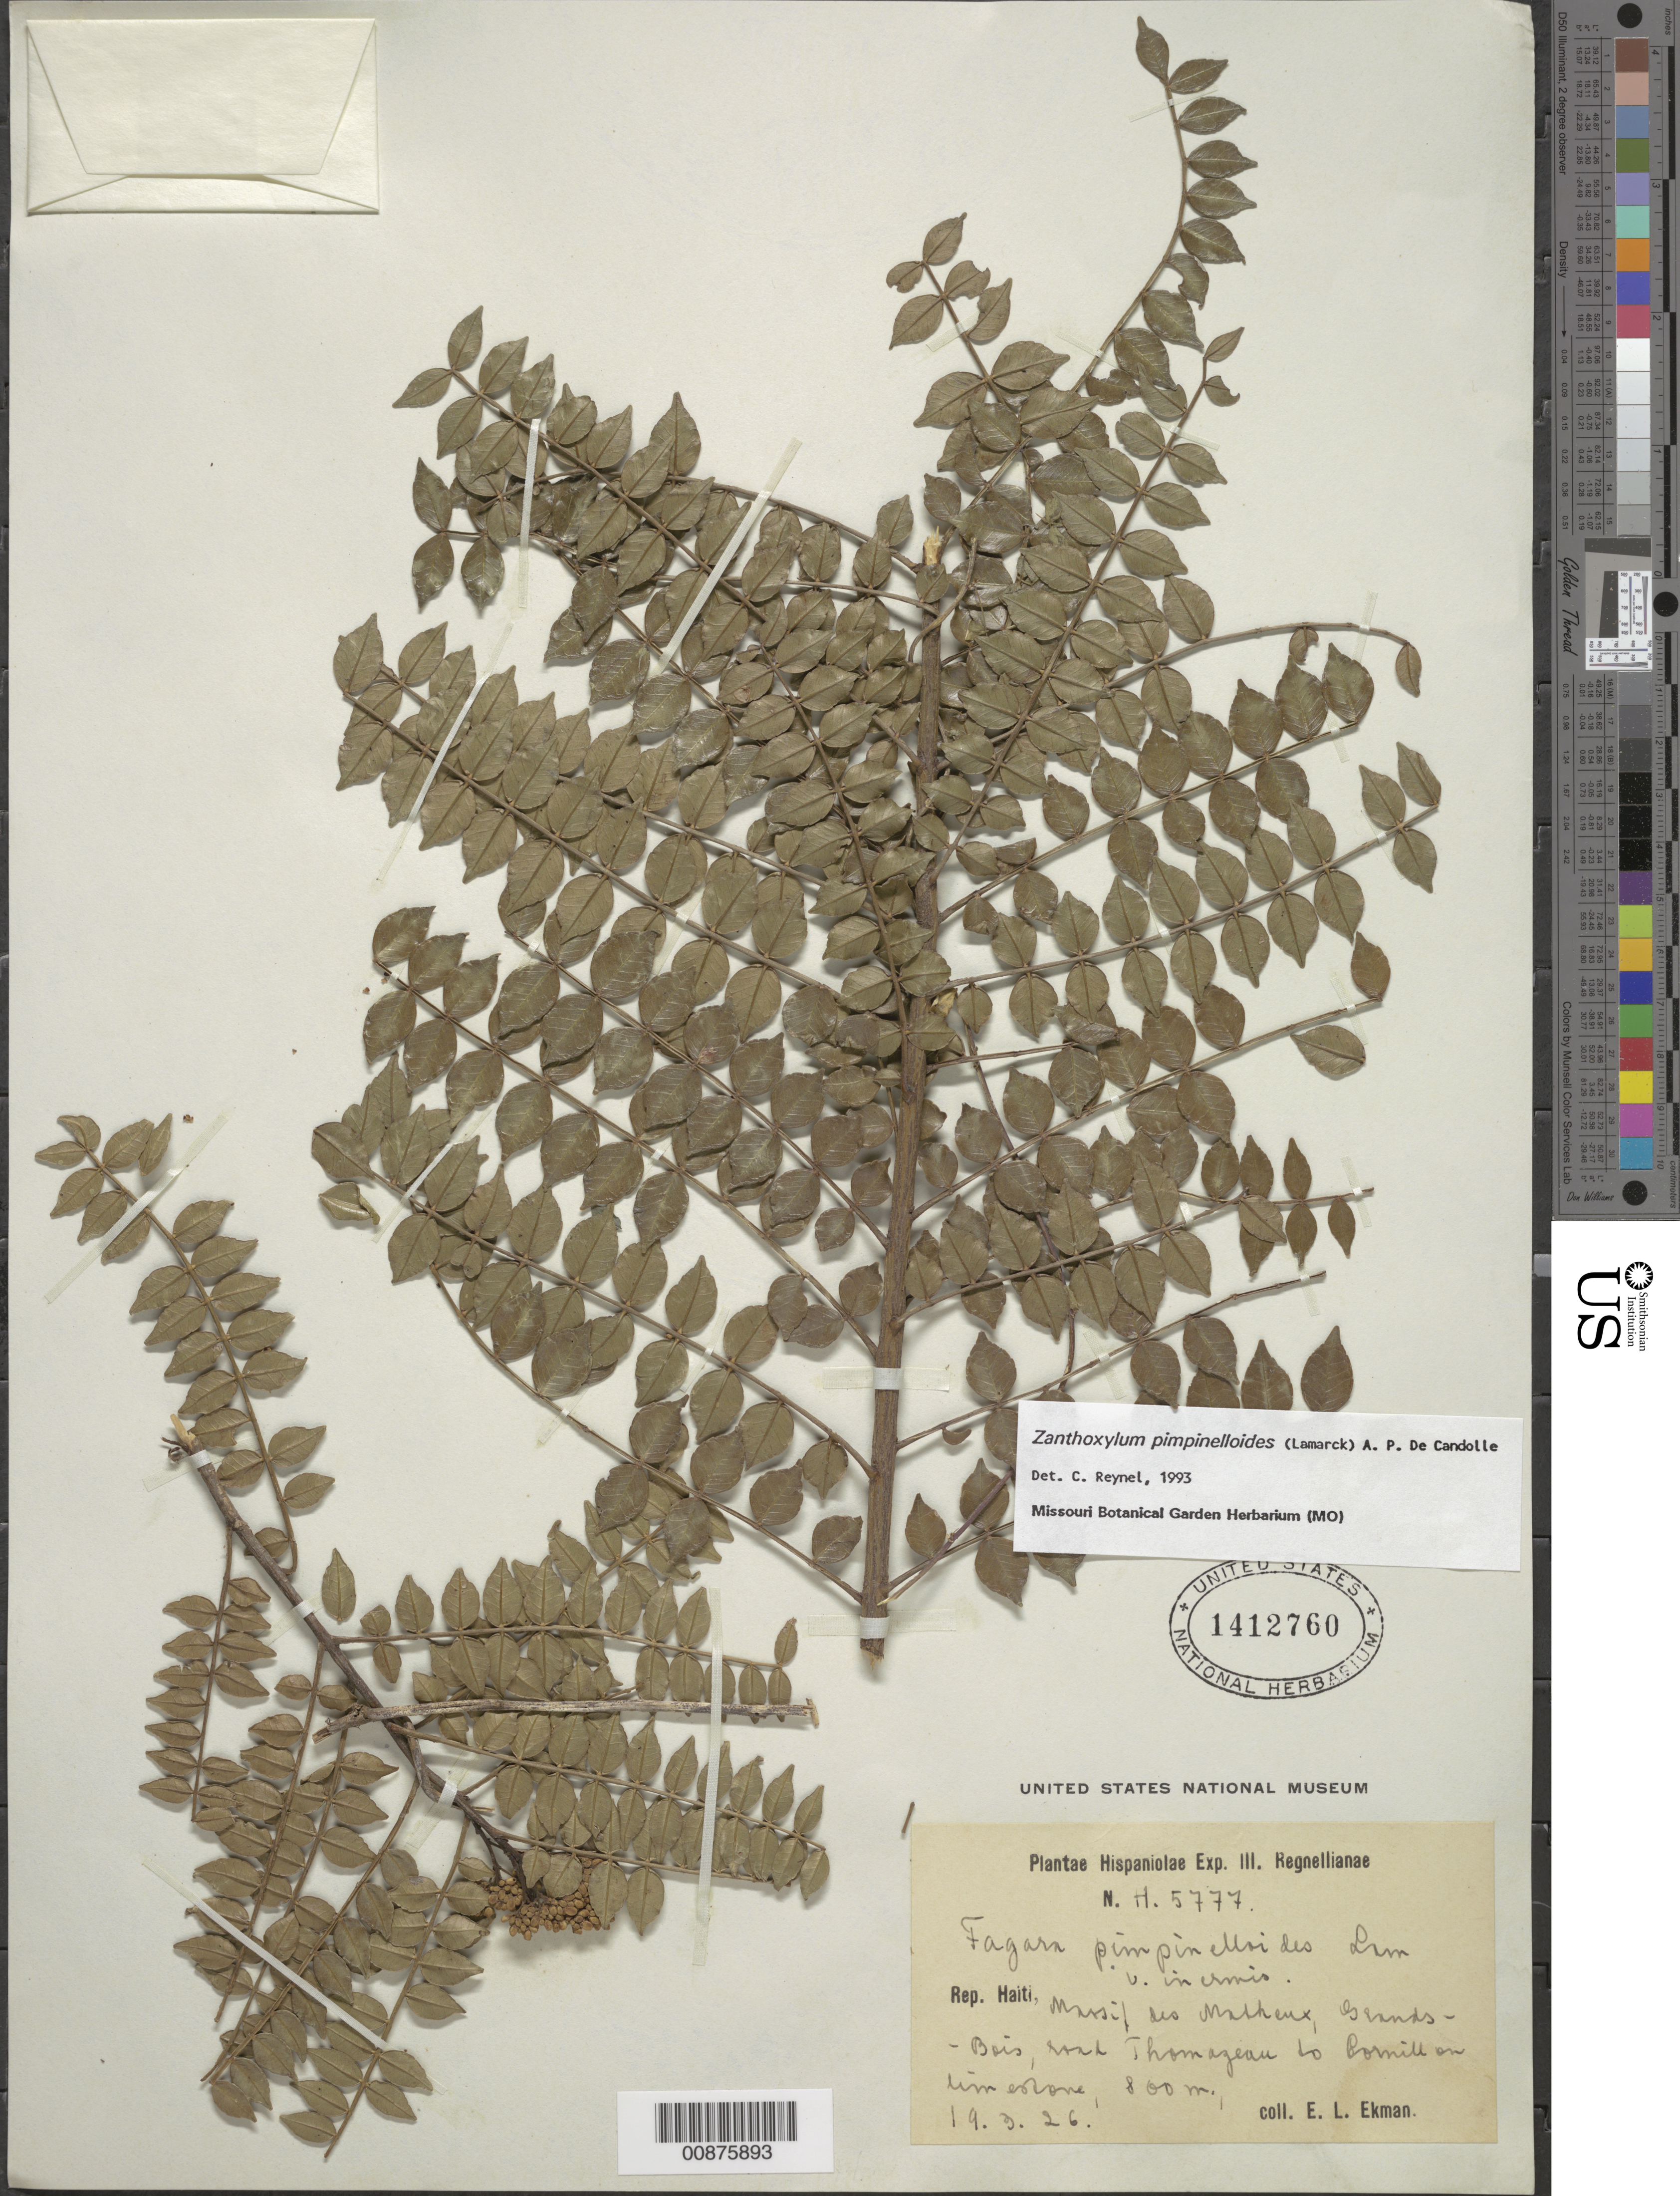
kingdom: Plantae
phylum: Tracheophyta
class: Magnoliopsida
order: Sapindales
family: Rutaceae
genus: Zanthoxylum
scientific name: Zanthoxylum pimpinelloides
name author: (Lam.) DC.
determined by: Reynel, Carlos A., (MO), Missouri Botanical Garden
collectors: E. L. Ekman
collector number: H 5777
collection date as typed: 19 Mar 1926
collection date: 1926-03-19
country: Haiti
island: Hispaniola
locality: Massif des Matheux, Grands Bois, road Thomazeau to "Cornill"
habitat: On limestone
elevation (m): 800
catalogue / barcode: US 1412760